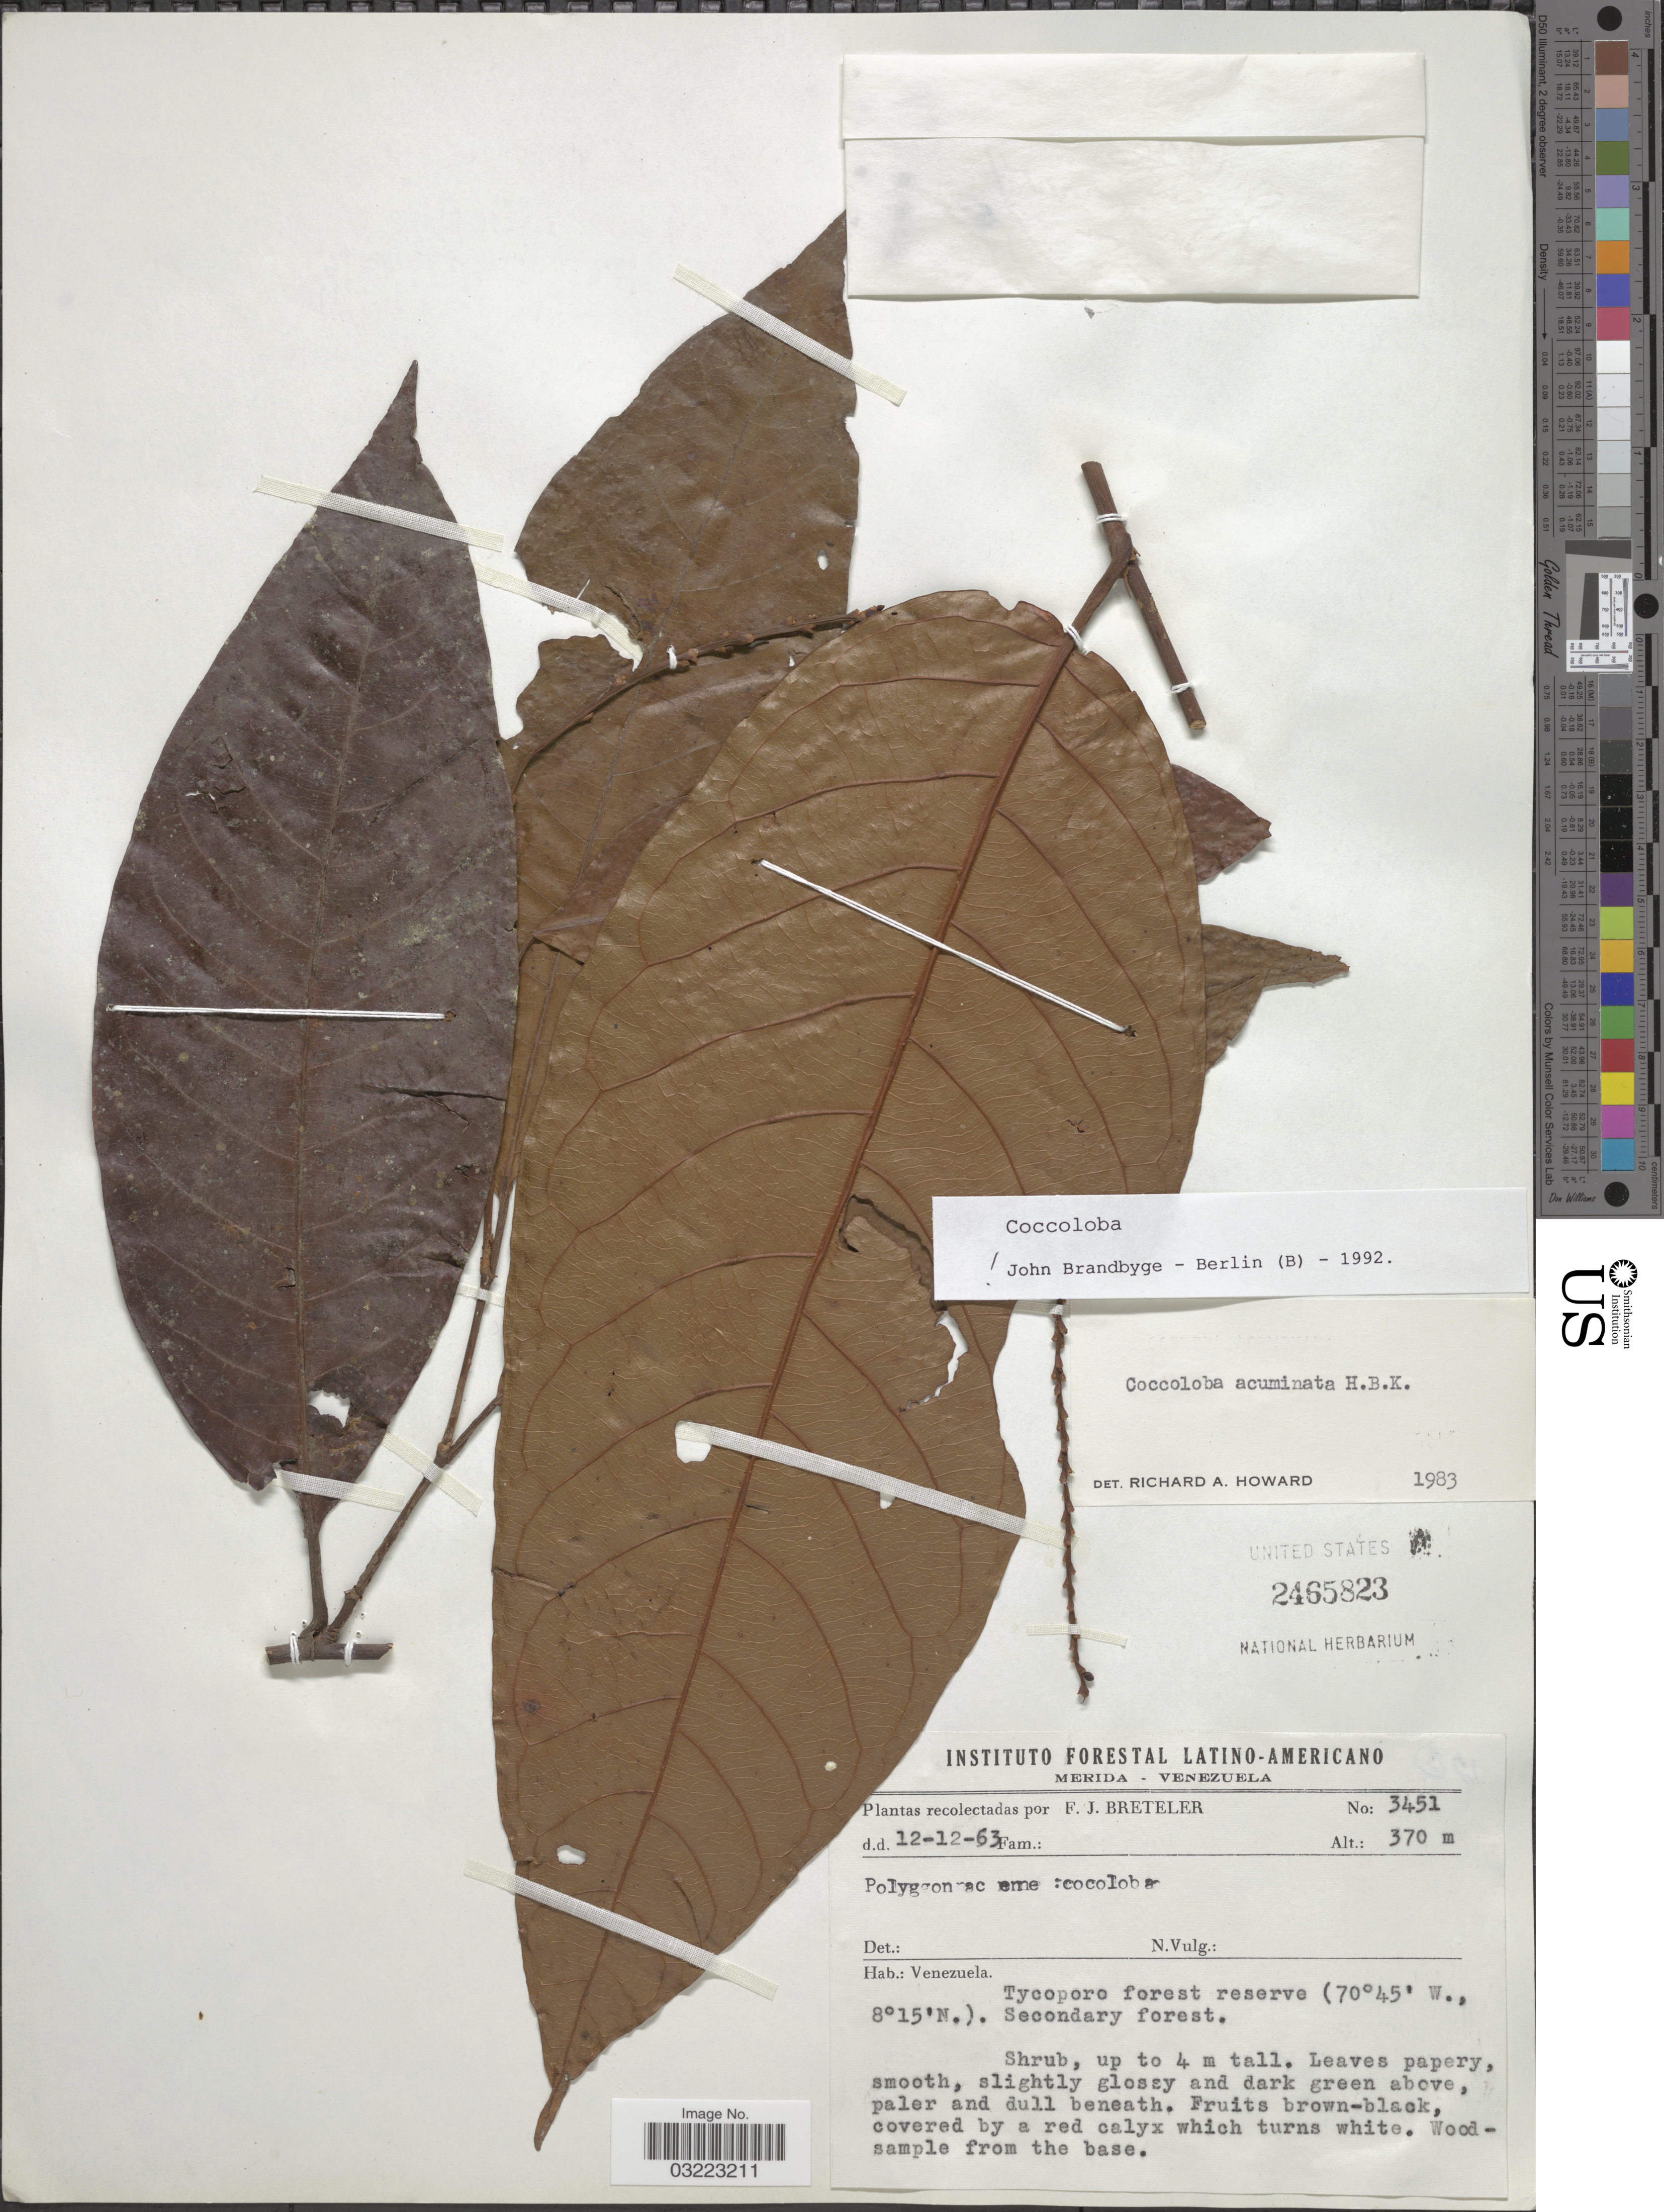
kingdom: Plantae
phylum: Tracheophyta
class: Magnoliopsida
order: Caryophyllales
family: Polygonaceae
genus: Coccoloba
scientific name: Coccoloba acuminata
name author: Kunth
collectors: F. J. Breteler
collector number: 3451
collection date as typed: Transcribed d/m/y: 12/12/63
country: Venezuela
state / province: Mérida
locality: Tycoporo forest reserve.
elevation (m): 370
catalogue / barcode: US 2465823